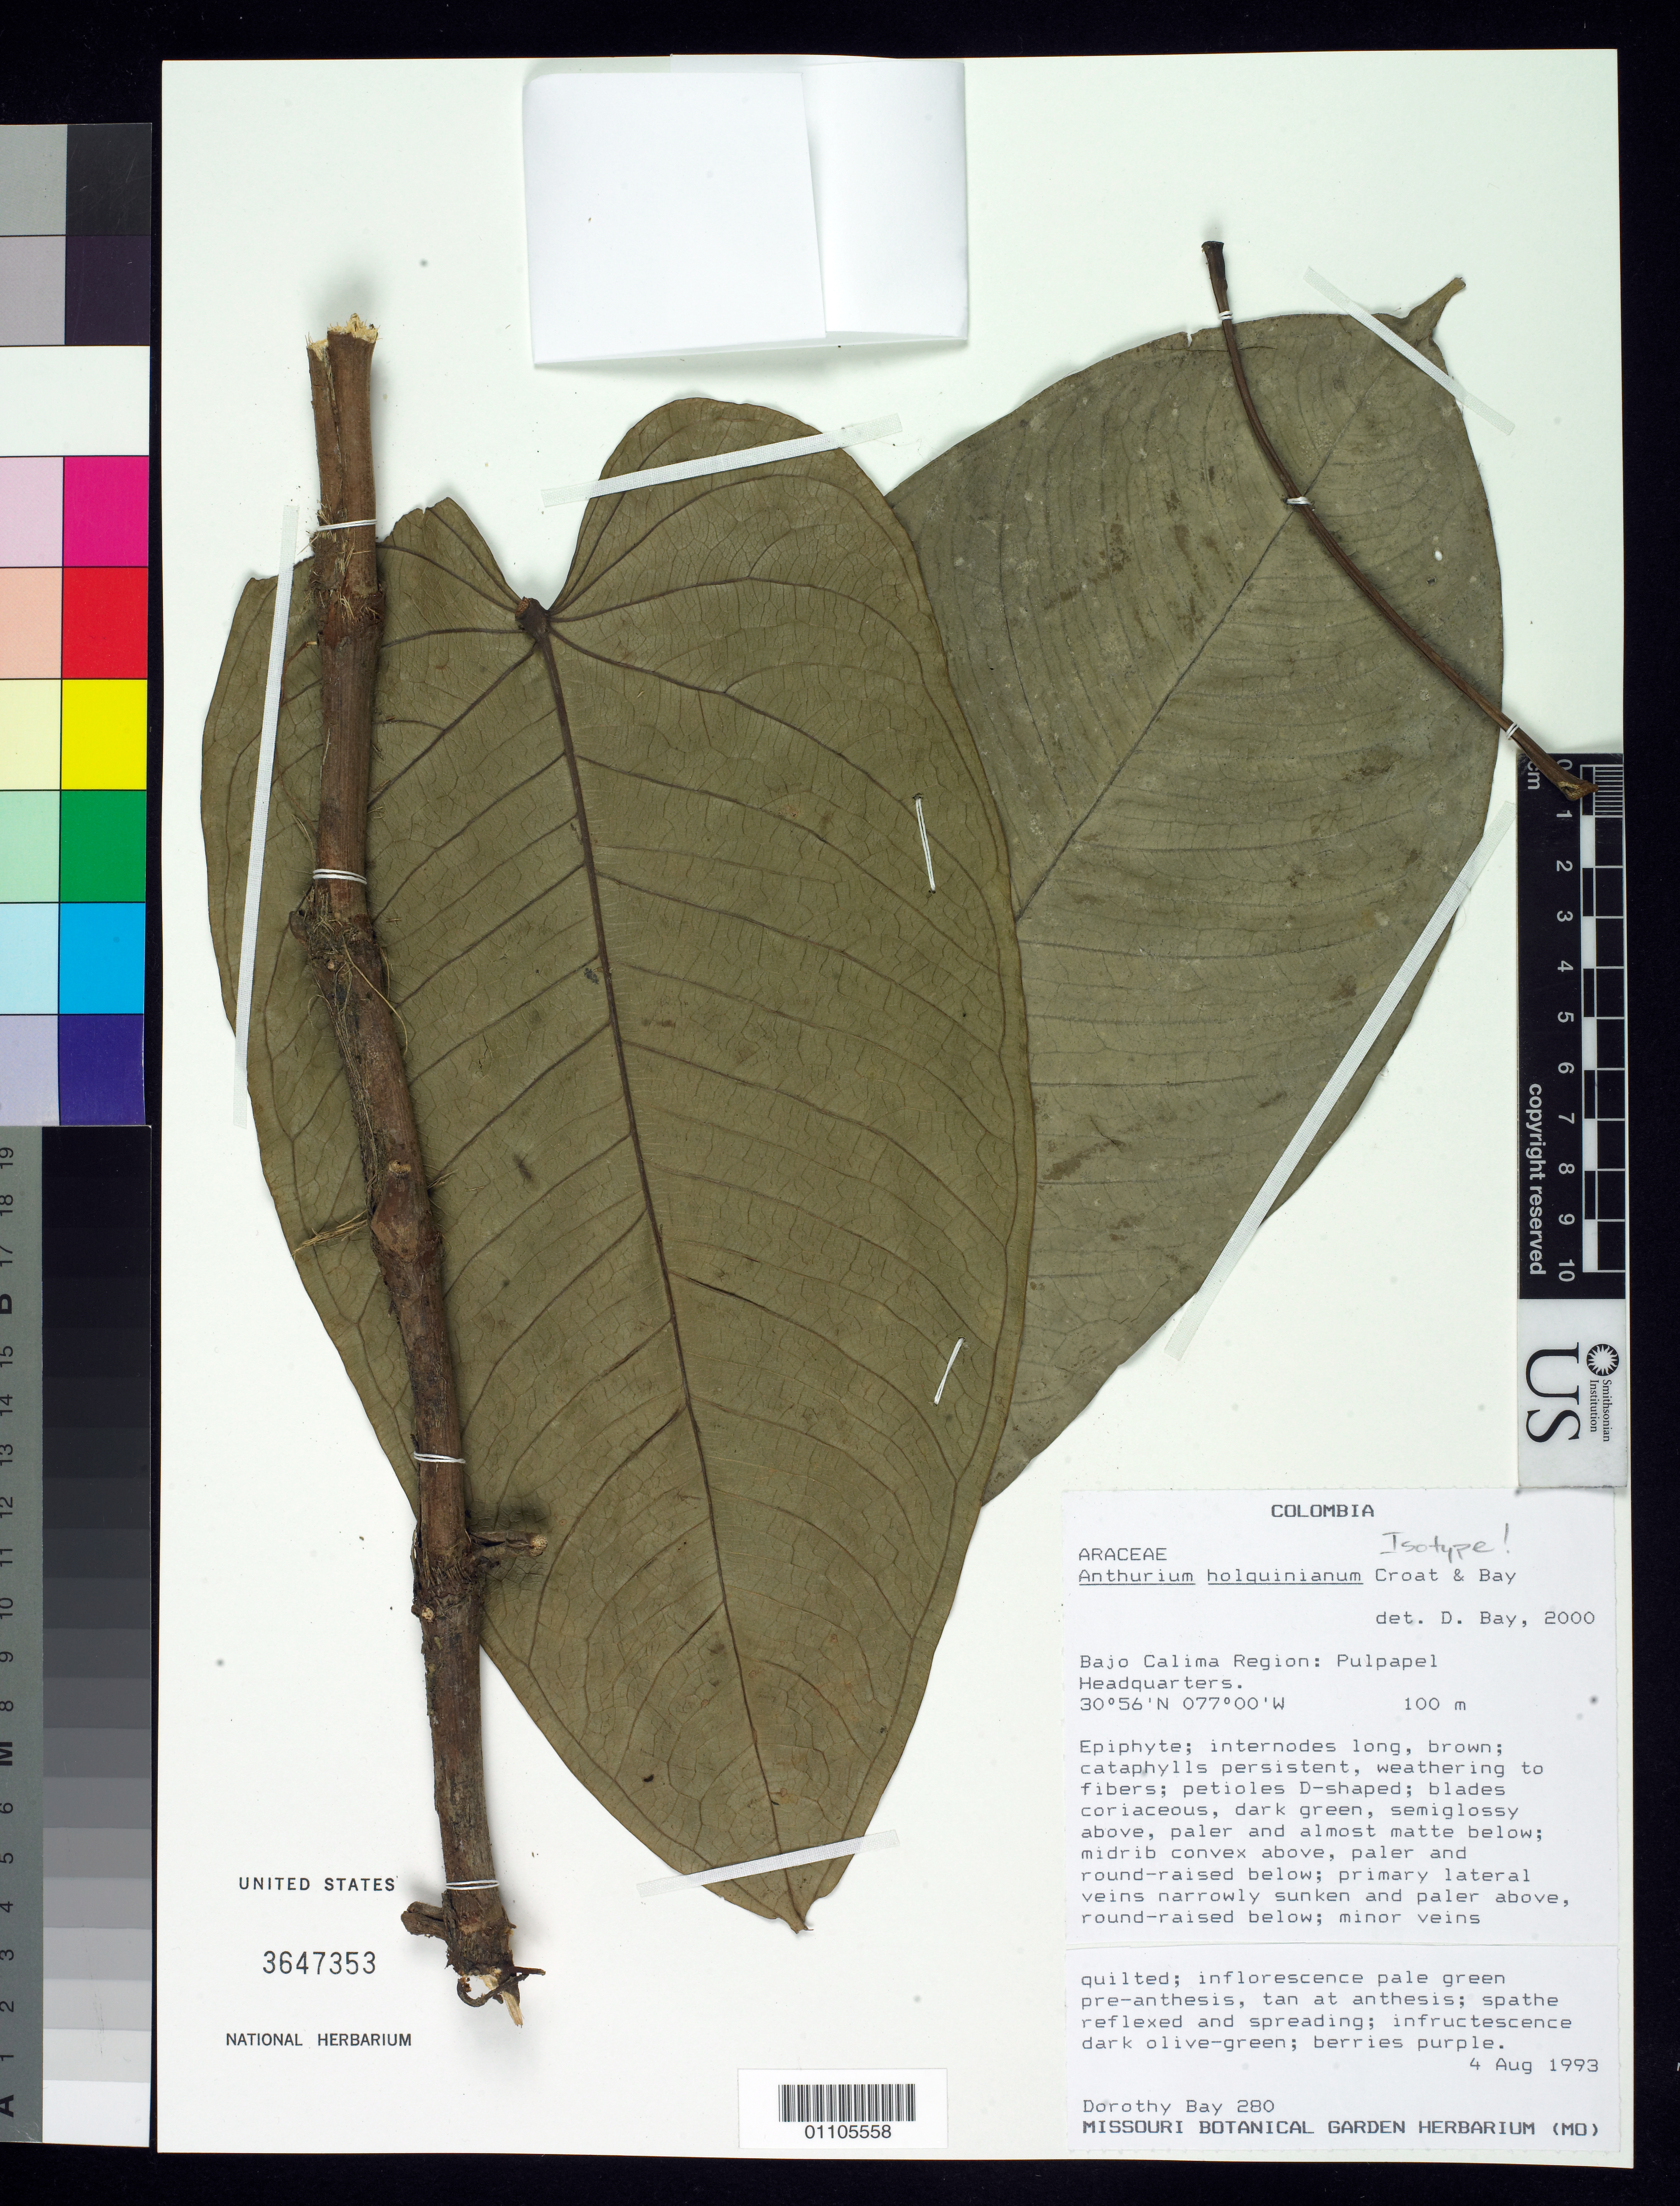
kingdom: Plantae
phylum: Tracheophyta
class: Liliopsida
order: Alismatales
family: Araceae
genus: Anthurium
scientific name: Anthurium holquinianum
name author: Croat & D.C. Bay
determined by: Bay, D. C.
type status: Isotype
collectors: D. C. Bay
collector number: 280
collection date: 1993-08-04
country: Colombia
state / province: Valle del Cauca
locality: Bajo Calima Region: Pulpapel Headquarters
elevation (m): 100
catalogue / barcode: US 3647353